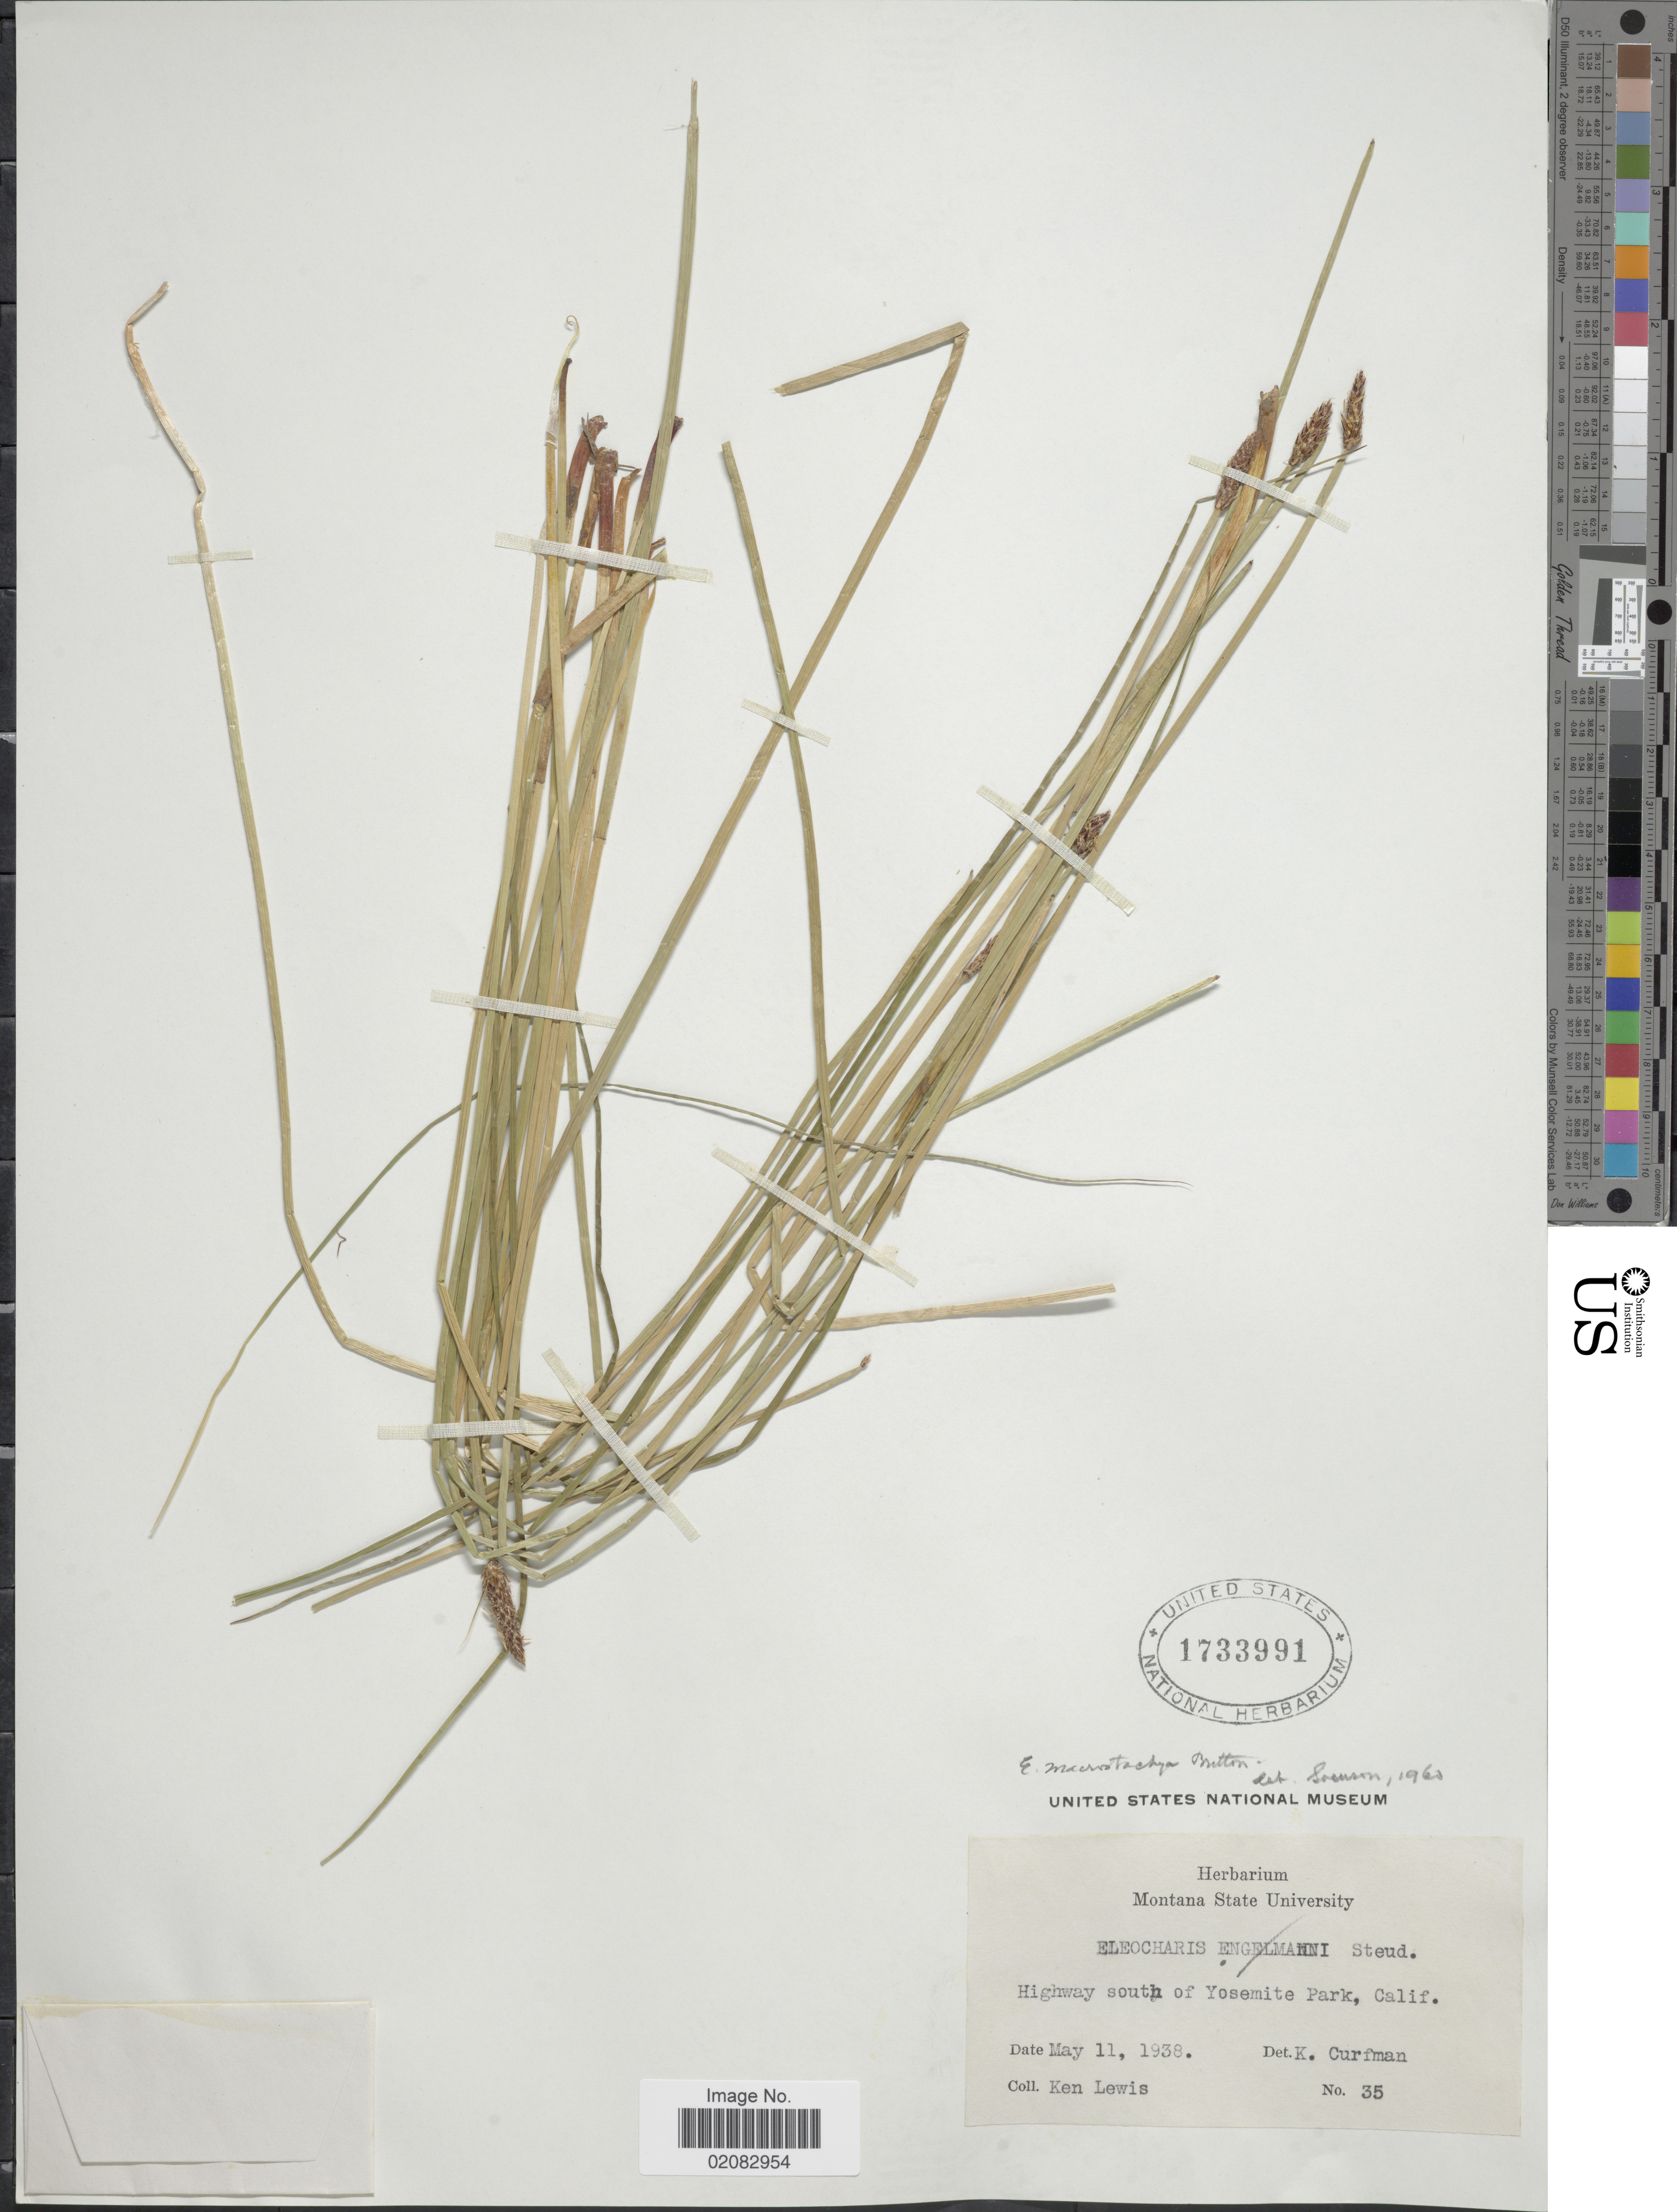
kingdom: Plantae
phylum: Tracheophyta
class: Liliopsida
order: Poales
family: Cyperaceae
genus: Eleocharis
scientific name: Eleocharis macrostachya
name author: Britton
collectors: K. Lewis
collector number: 35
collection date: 1938-05-11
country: United States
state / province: California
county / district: Mariposa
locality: Highway south of Yosemite Park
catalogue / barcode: US 1733991